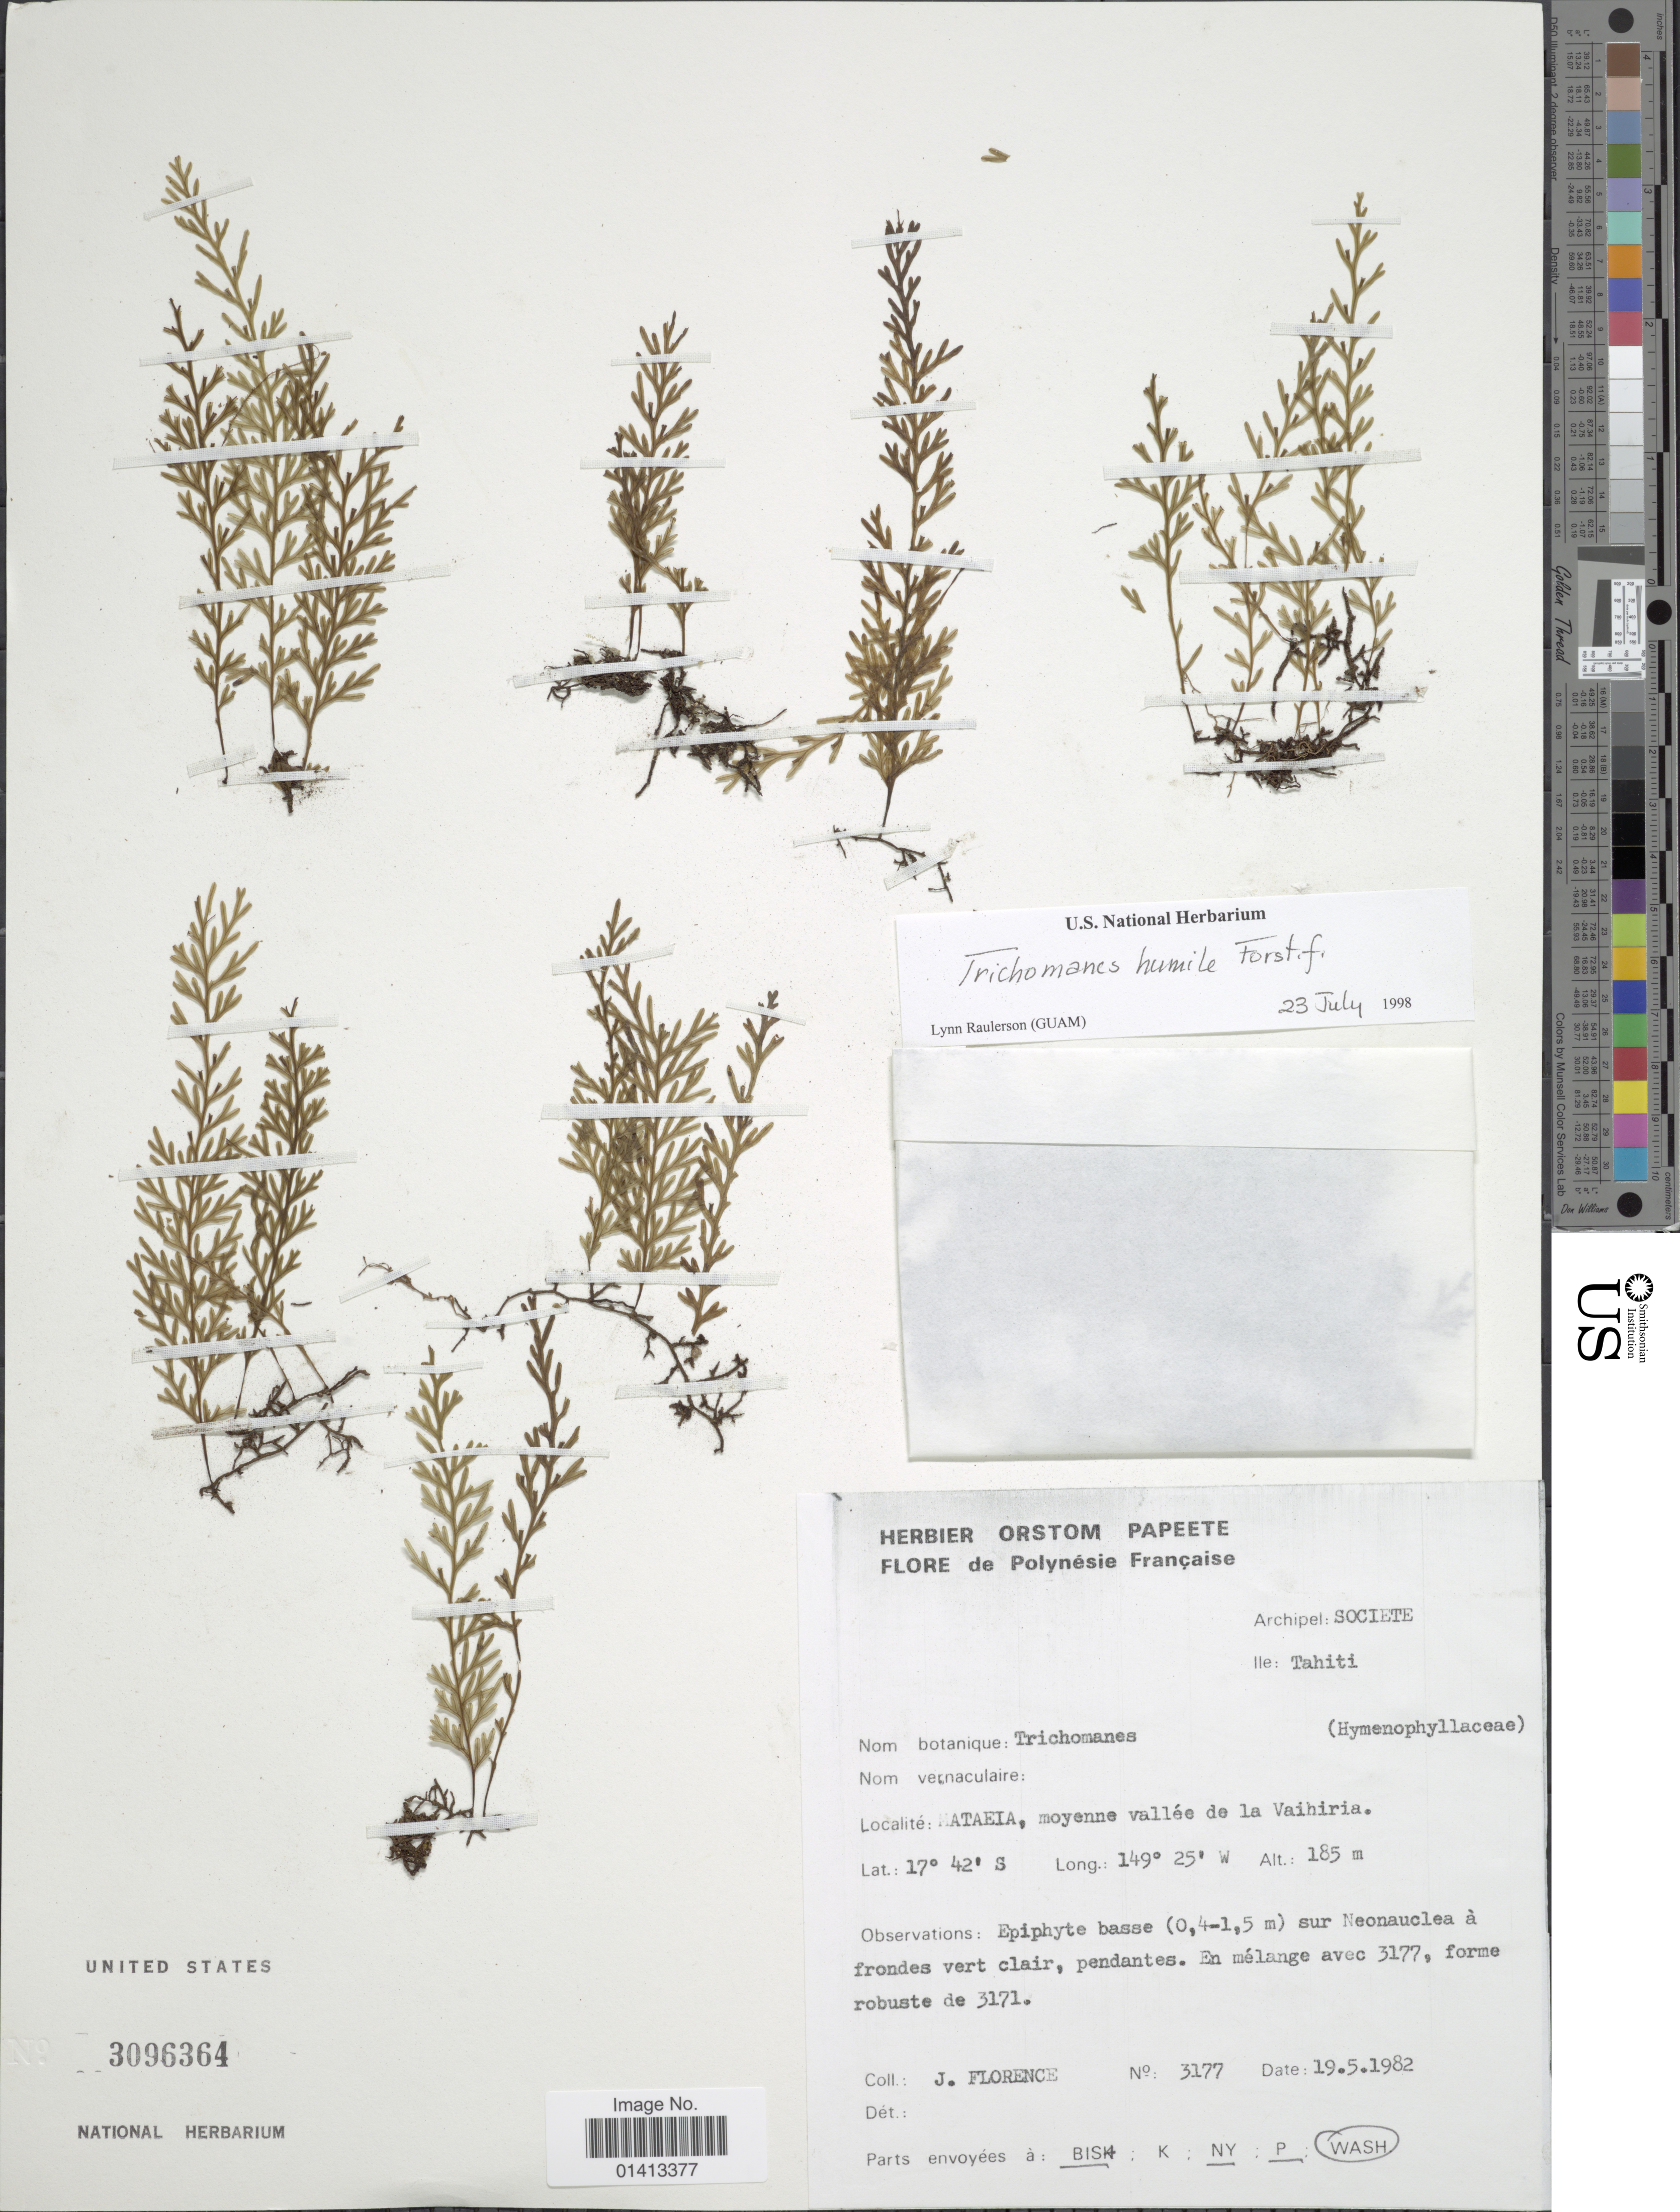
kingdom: Plantae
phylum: Tracheophyta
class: Polypodiopsida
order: Hymenophyllales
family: Hymenophyllaceae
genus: Crepidomanes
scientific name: Crepidomanes humilis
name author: (G. Forst.) Bosch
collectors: J. Florence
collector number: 3177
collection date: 1982-05-19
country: French Polynesia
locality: Archipel: Societe, Ile: Tahiti, Mataeia, moyenne vallée de la Vaihiria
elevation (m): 185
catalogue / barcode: US 3096364